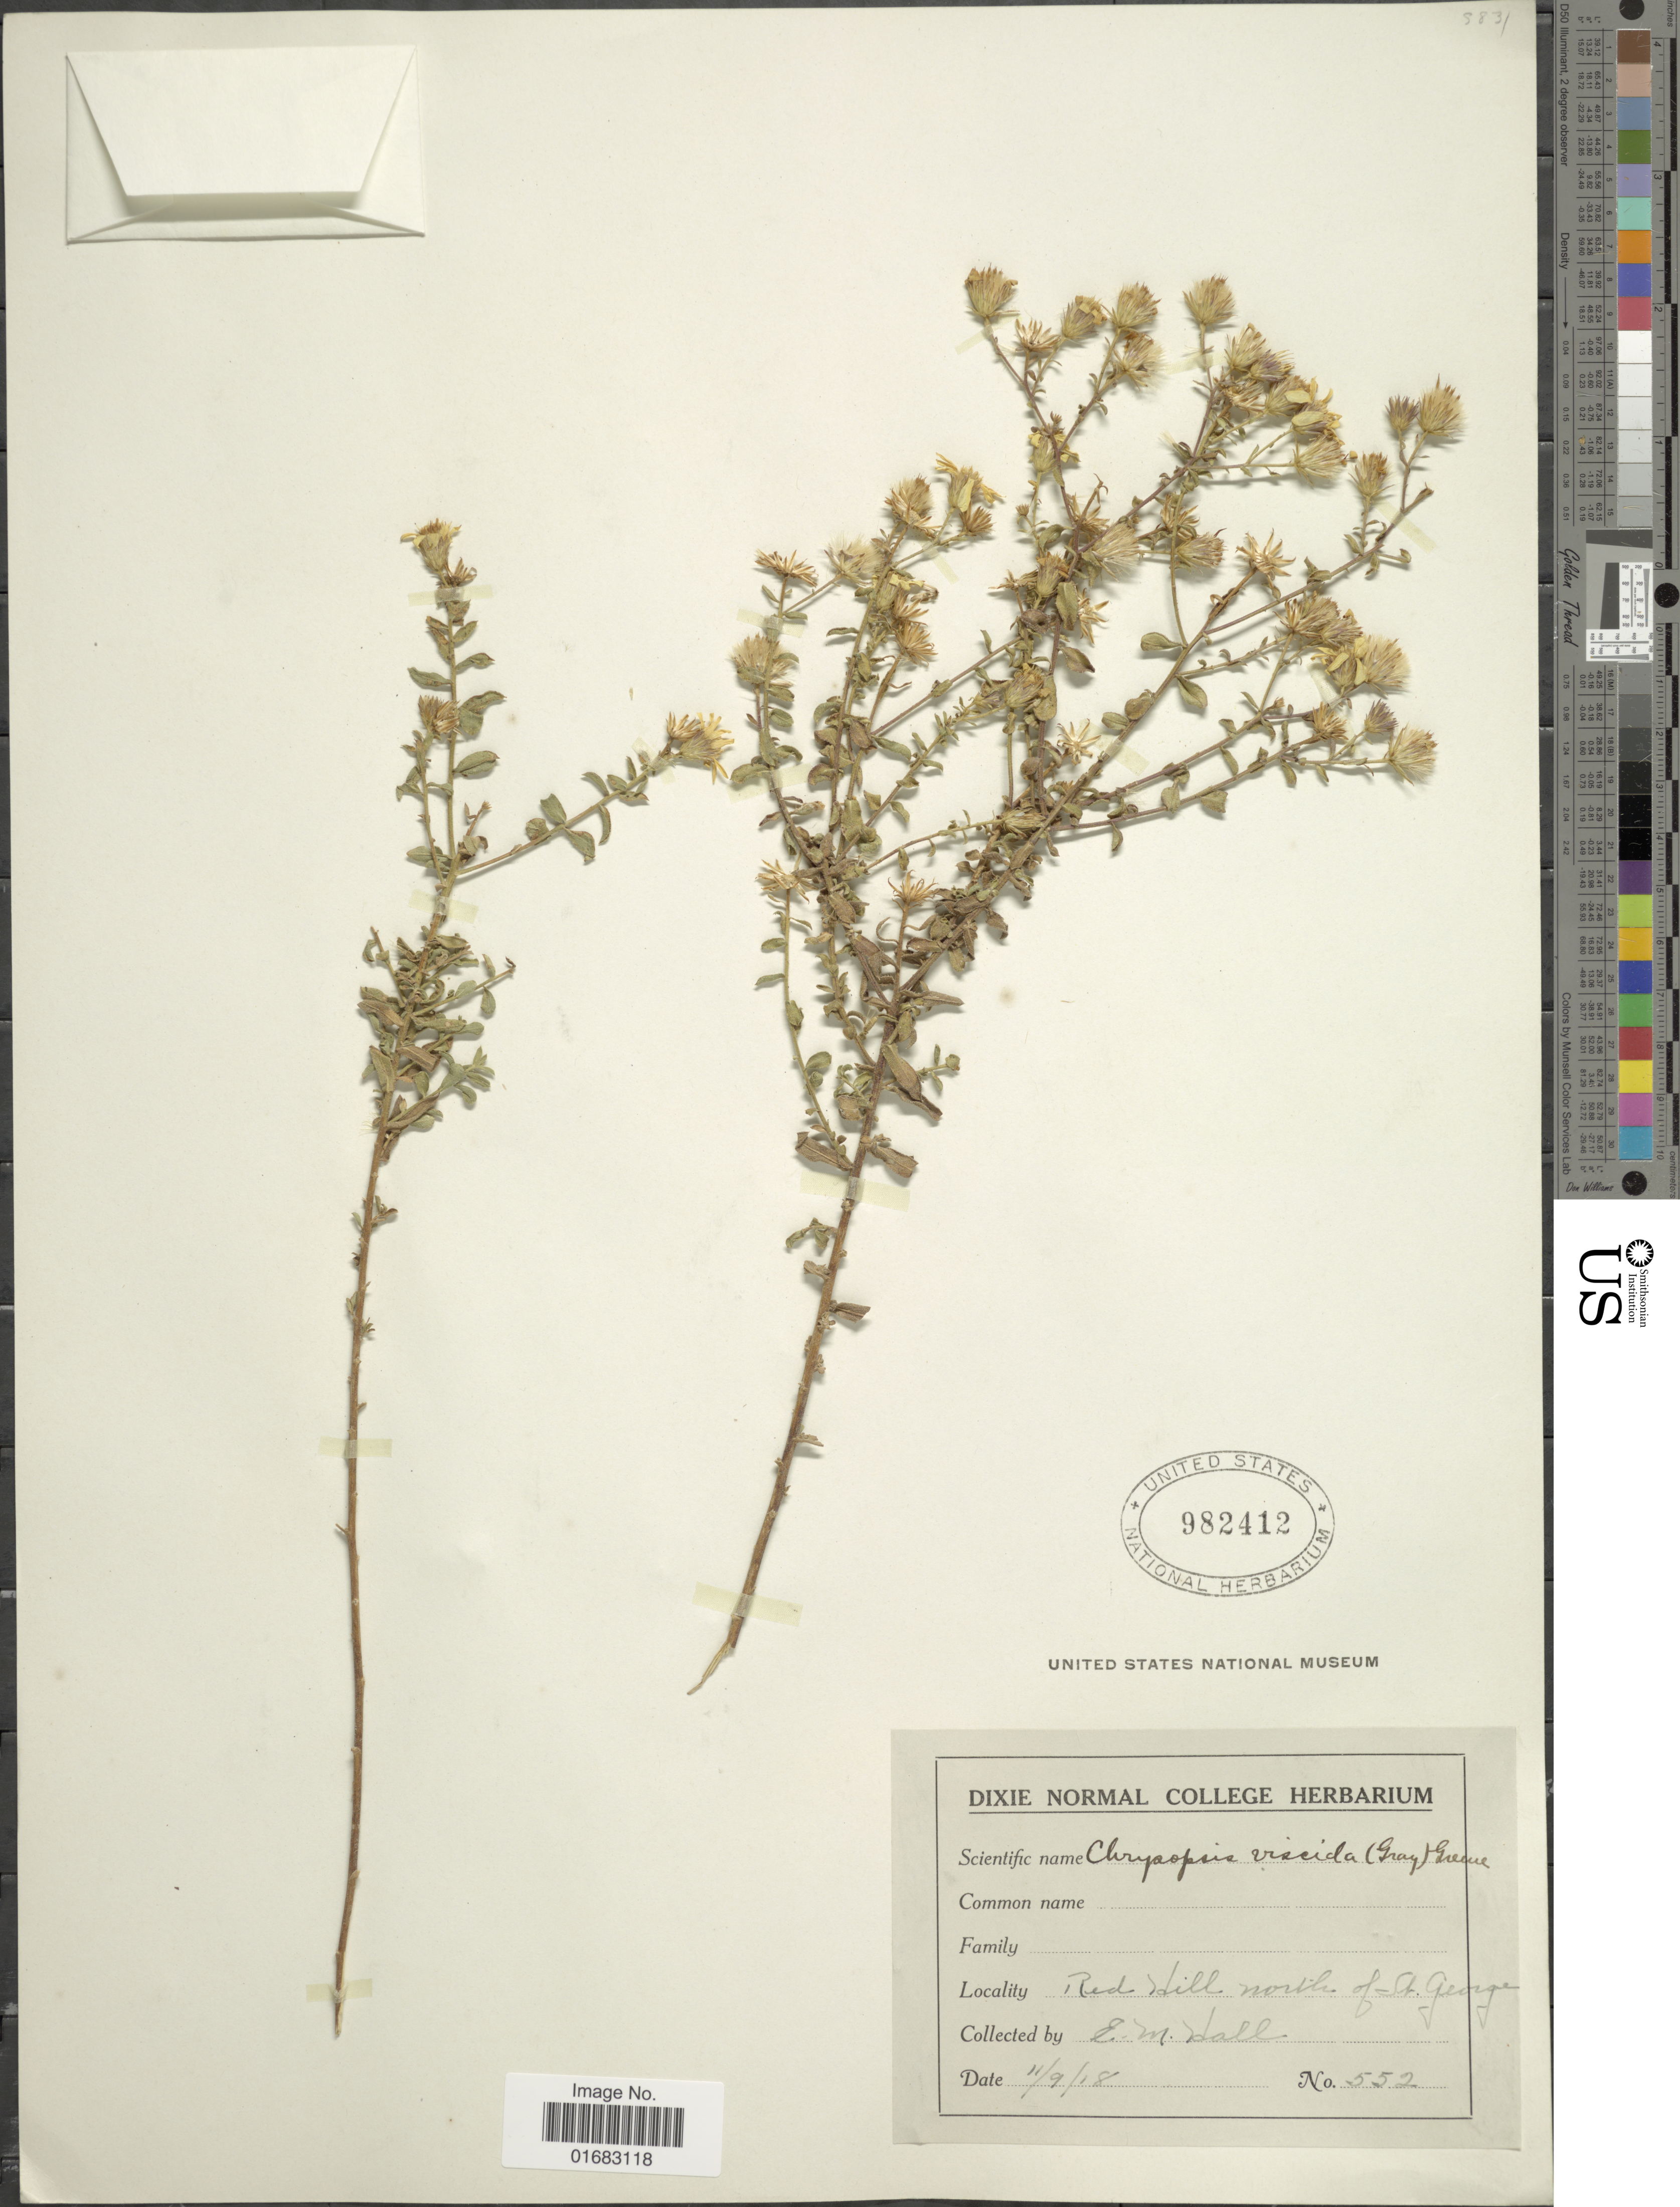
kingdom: Plantae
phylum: Tracheophyta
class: Magnoliopsida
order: Asterales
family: Asteraceae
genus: Heterotheca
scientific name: Heterotheca viscida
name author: (A. Gray) V.L. Harms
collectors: E. Hall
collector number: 552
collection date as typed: Transcribed d/m/y: 9/11/18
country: United States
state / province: Georgia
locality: Red Hill, north of St. Georgia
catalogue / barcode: US 982412